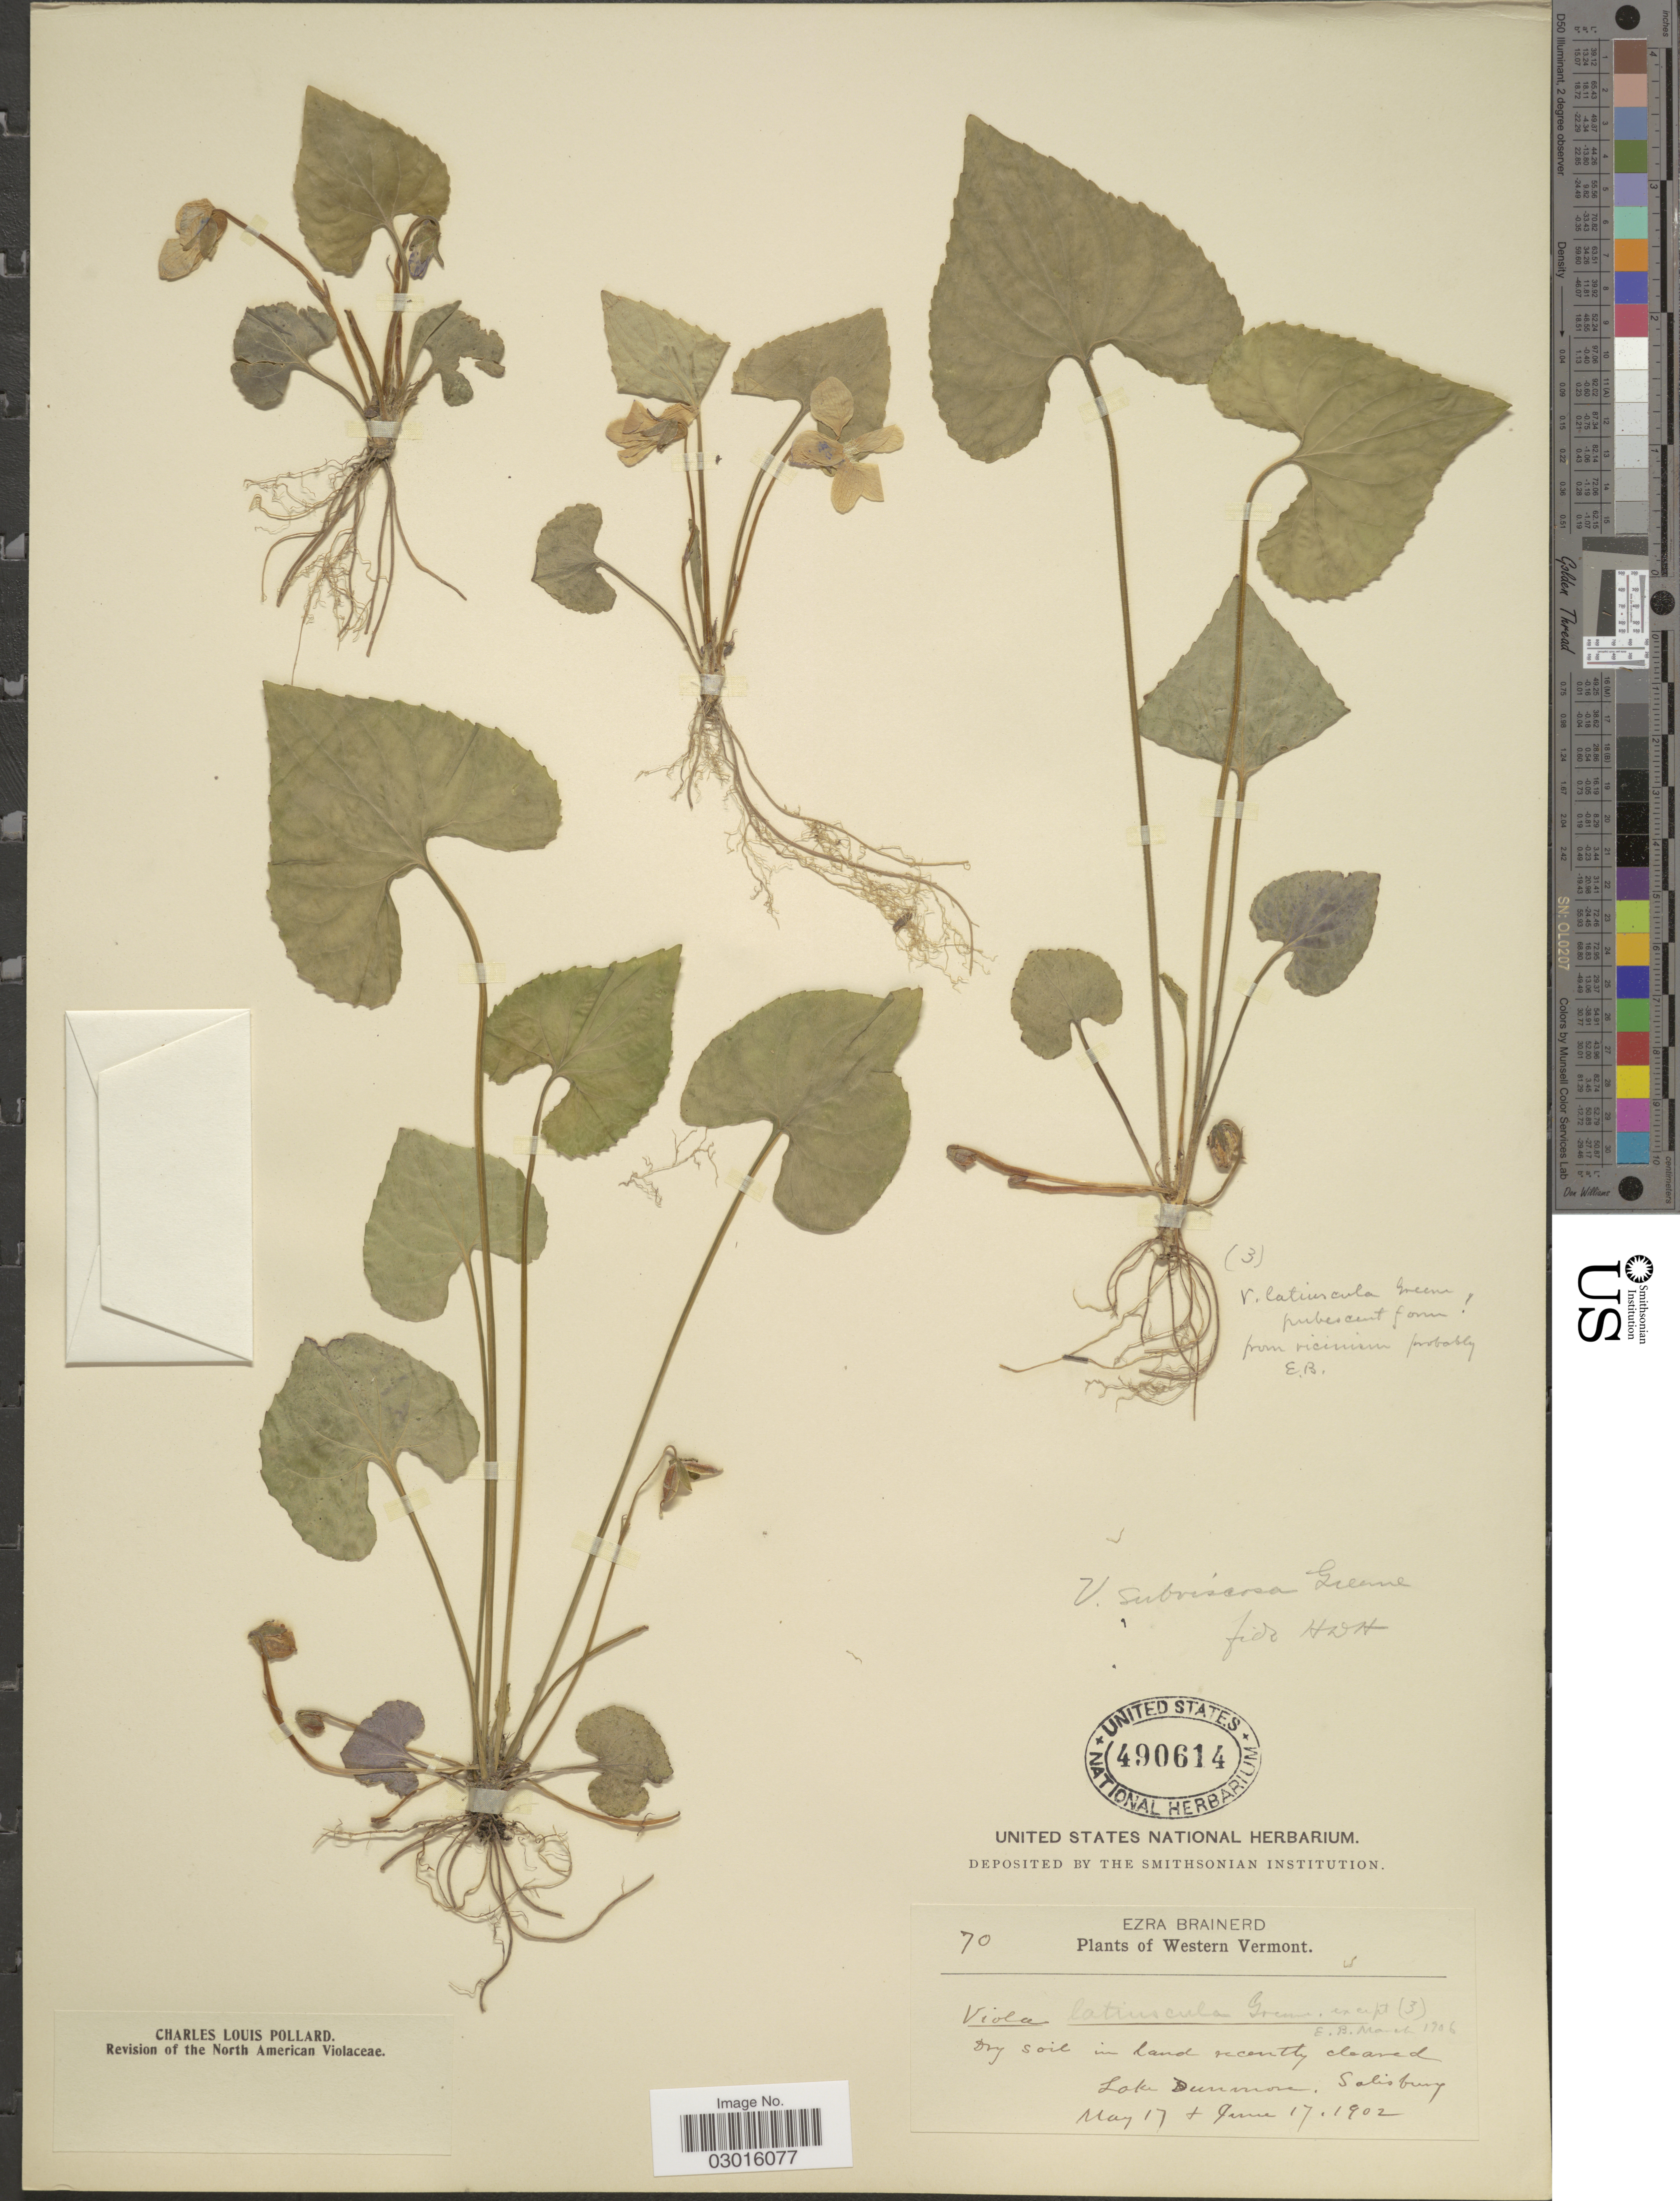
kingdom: Plantae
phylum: Tracheophyta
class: Magnoliopsida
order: Malpighiales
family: Violaceae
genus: Viola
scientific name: Viola latiuscula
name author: Greene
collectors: E. Brainerd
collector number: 70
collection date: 1902-05-17/1902-06-17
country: United States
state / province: Vermont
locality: Western Vermont, Lake Dunmon, Salisbury.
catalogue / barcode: US 490614